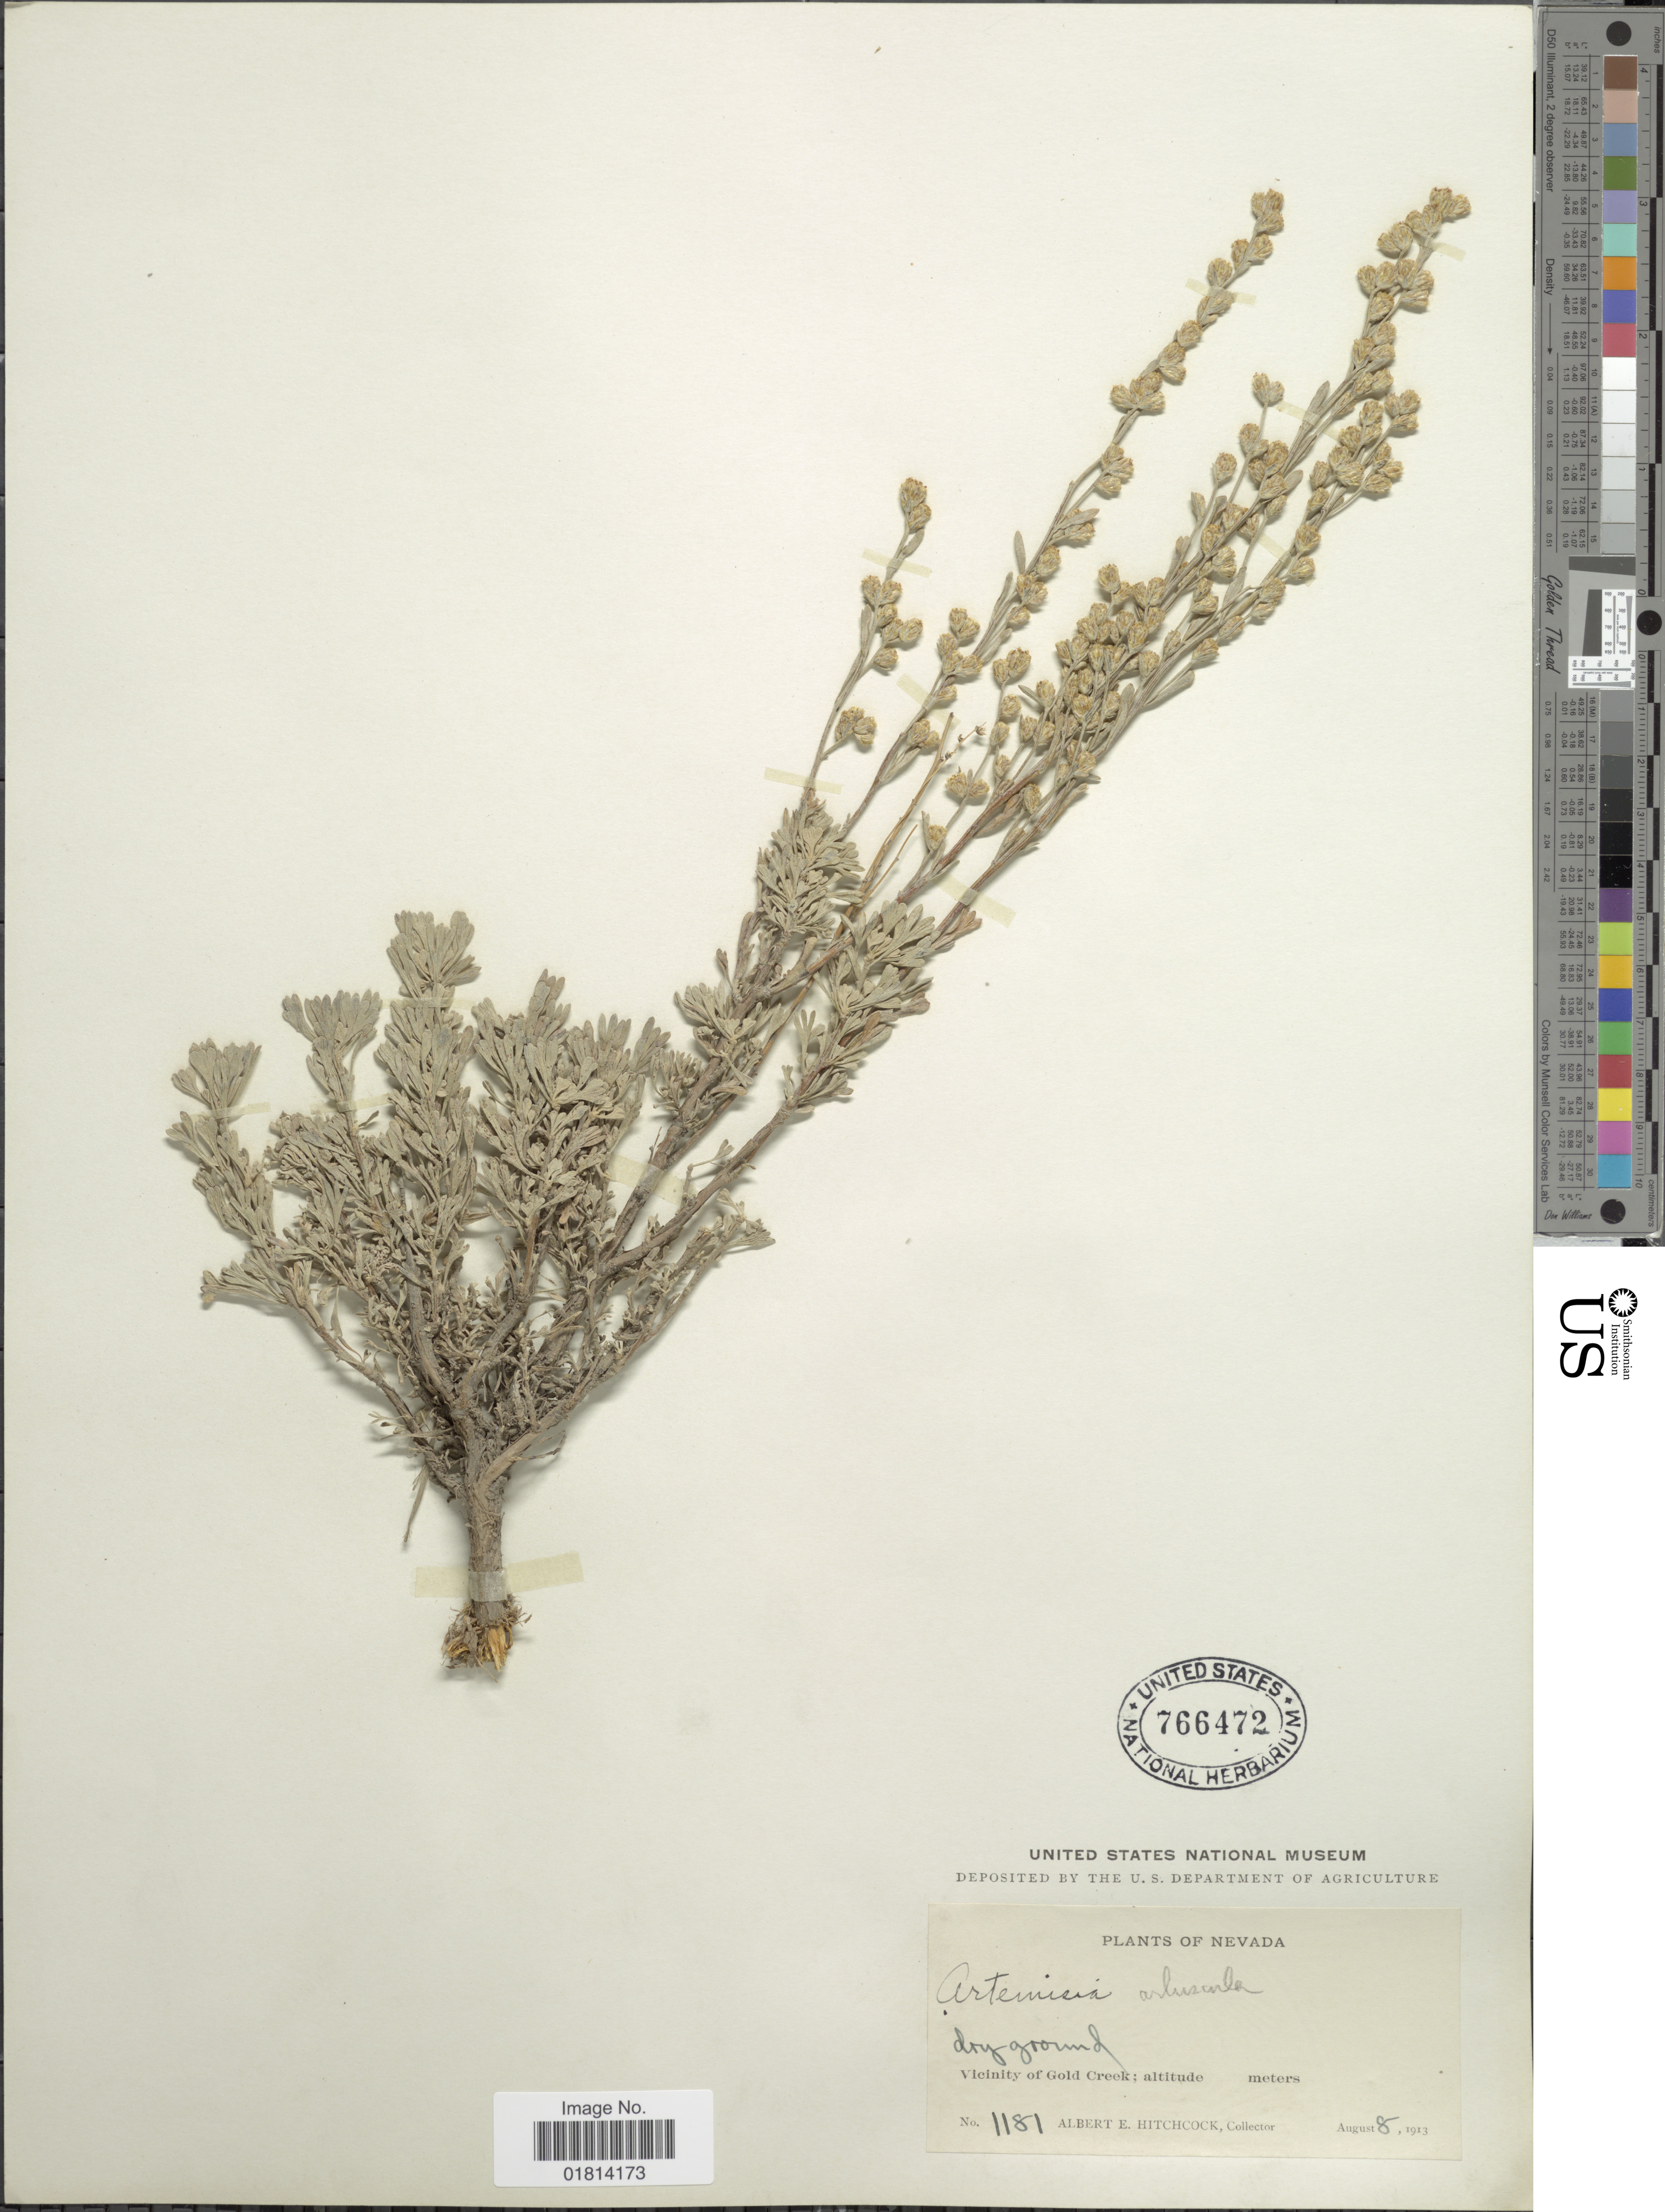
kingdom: Plantae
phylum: Tracheophyta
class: Magnoliopsida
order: Asterales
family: Asteraceae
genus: Artemisia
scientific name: Artemisia arbuscula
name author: Nutt.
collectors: A. Hitchcock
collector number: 1181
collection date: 1913-08-08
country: United States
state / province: Nevada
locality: Dry ground. Vicinity of Gold Creek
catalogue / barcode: US 766472